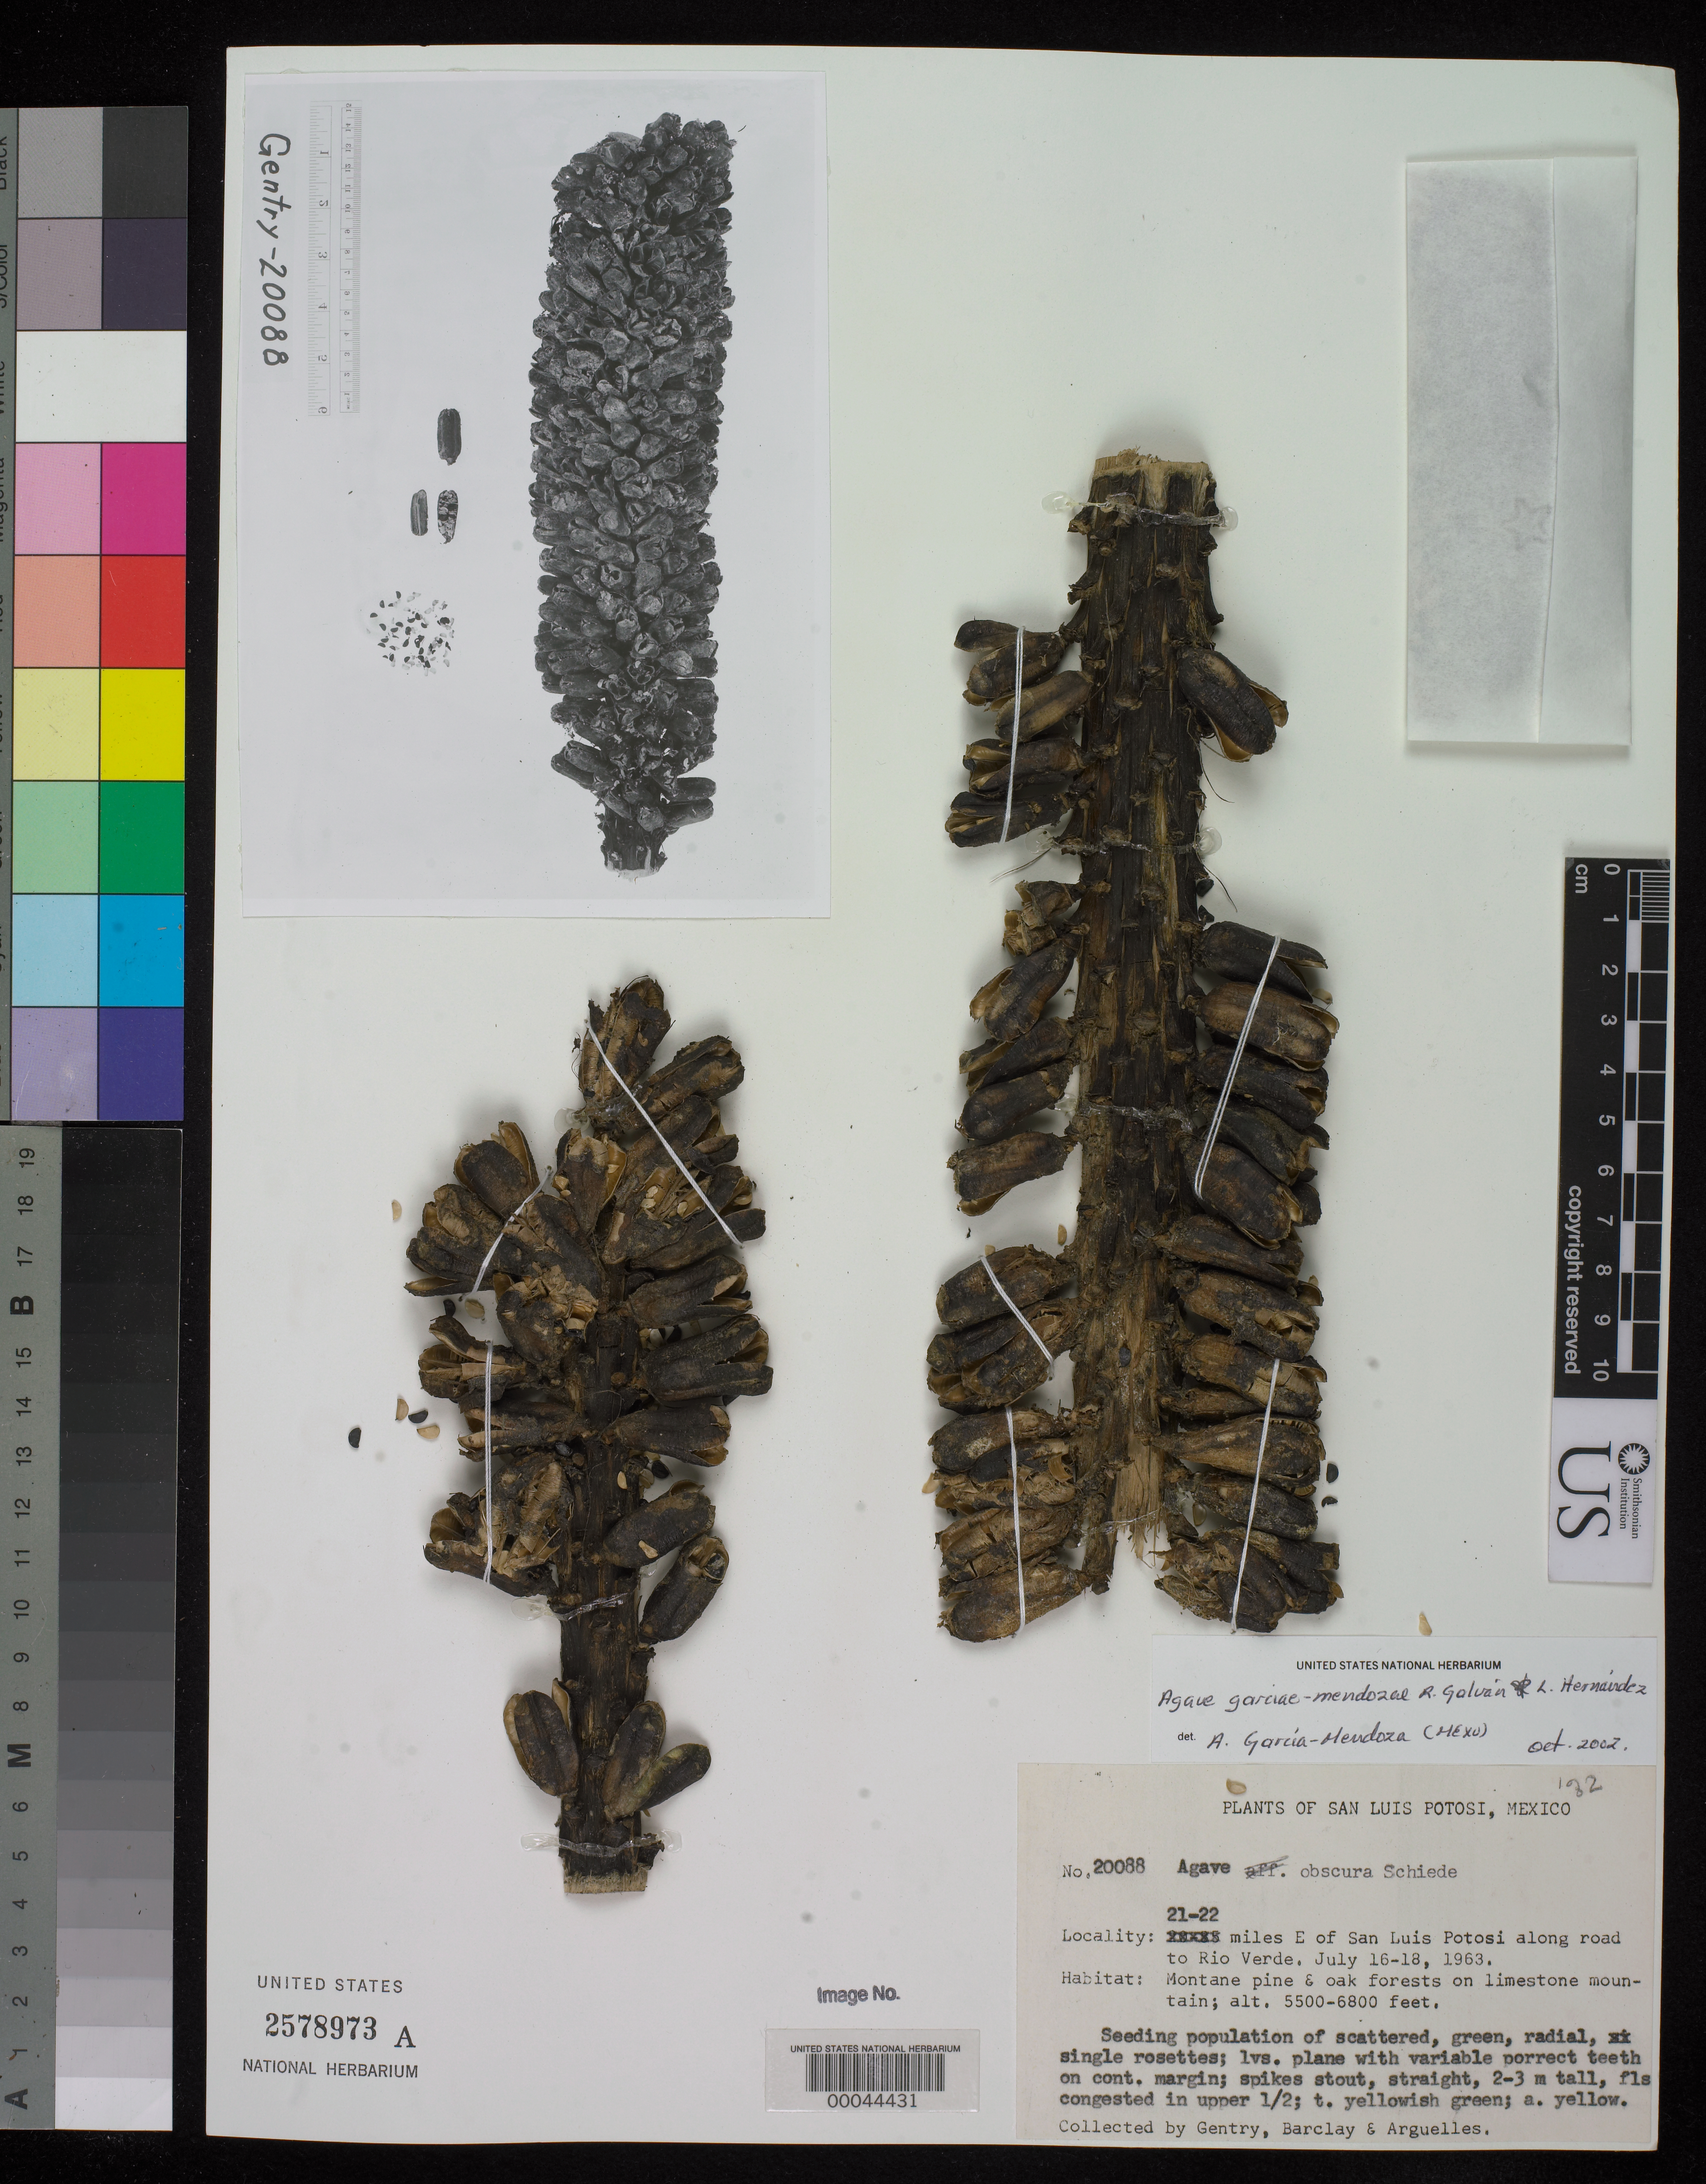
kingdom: Plantae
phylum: Tracheophyta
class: Liliopsida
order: Asparagales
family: Asparagaceae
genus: Agave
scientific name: Agave garciae-mendozae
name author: Galván & L. Hern.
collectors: H. S. Gentry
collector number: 20088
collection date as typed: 16 Jul 1963 to 18 Jul 1963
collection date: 1963-07-16/1963-07-18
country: Mexico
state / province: San Luis Potosí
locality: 21-22 mi E of San Luis Potosi along road to Rio Verde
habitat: Montane pine & oak forests on limestone mountain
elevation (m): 1676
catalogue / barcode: US 2578973A